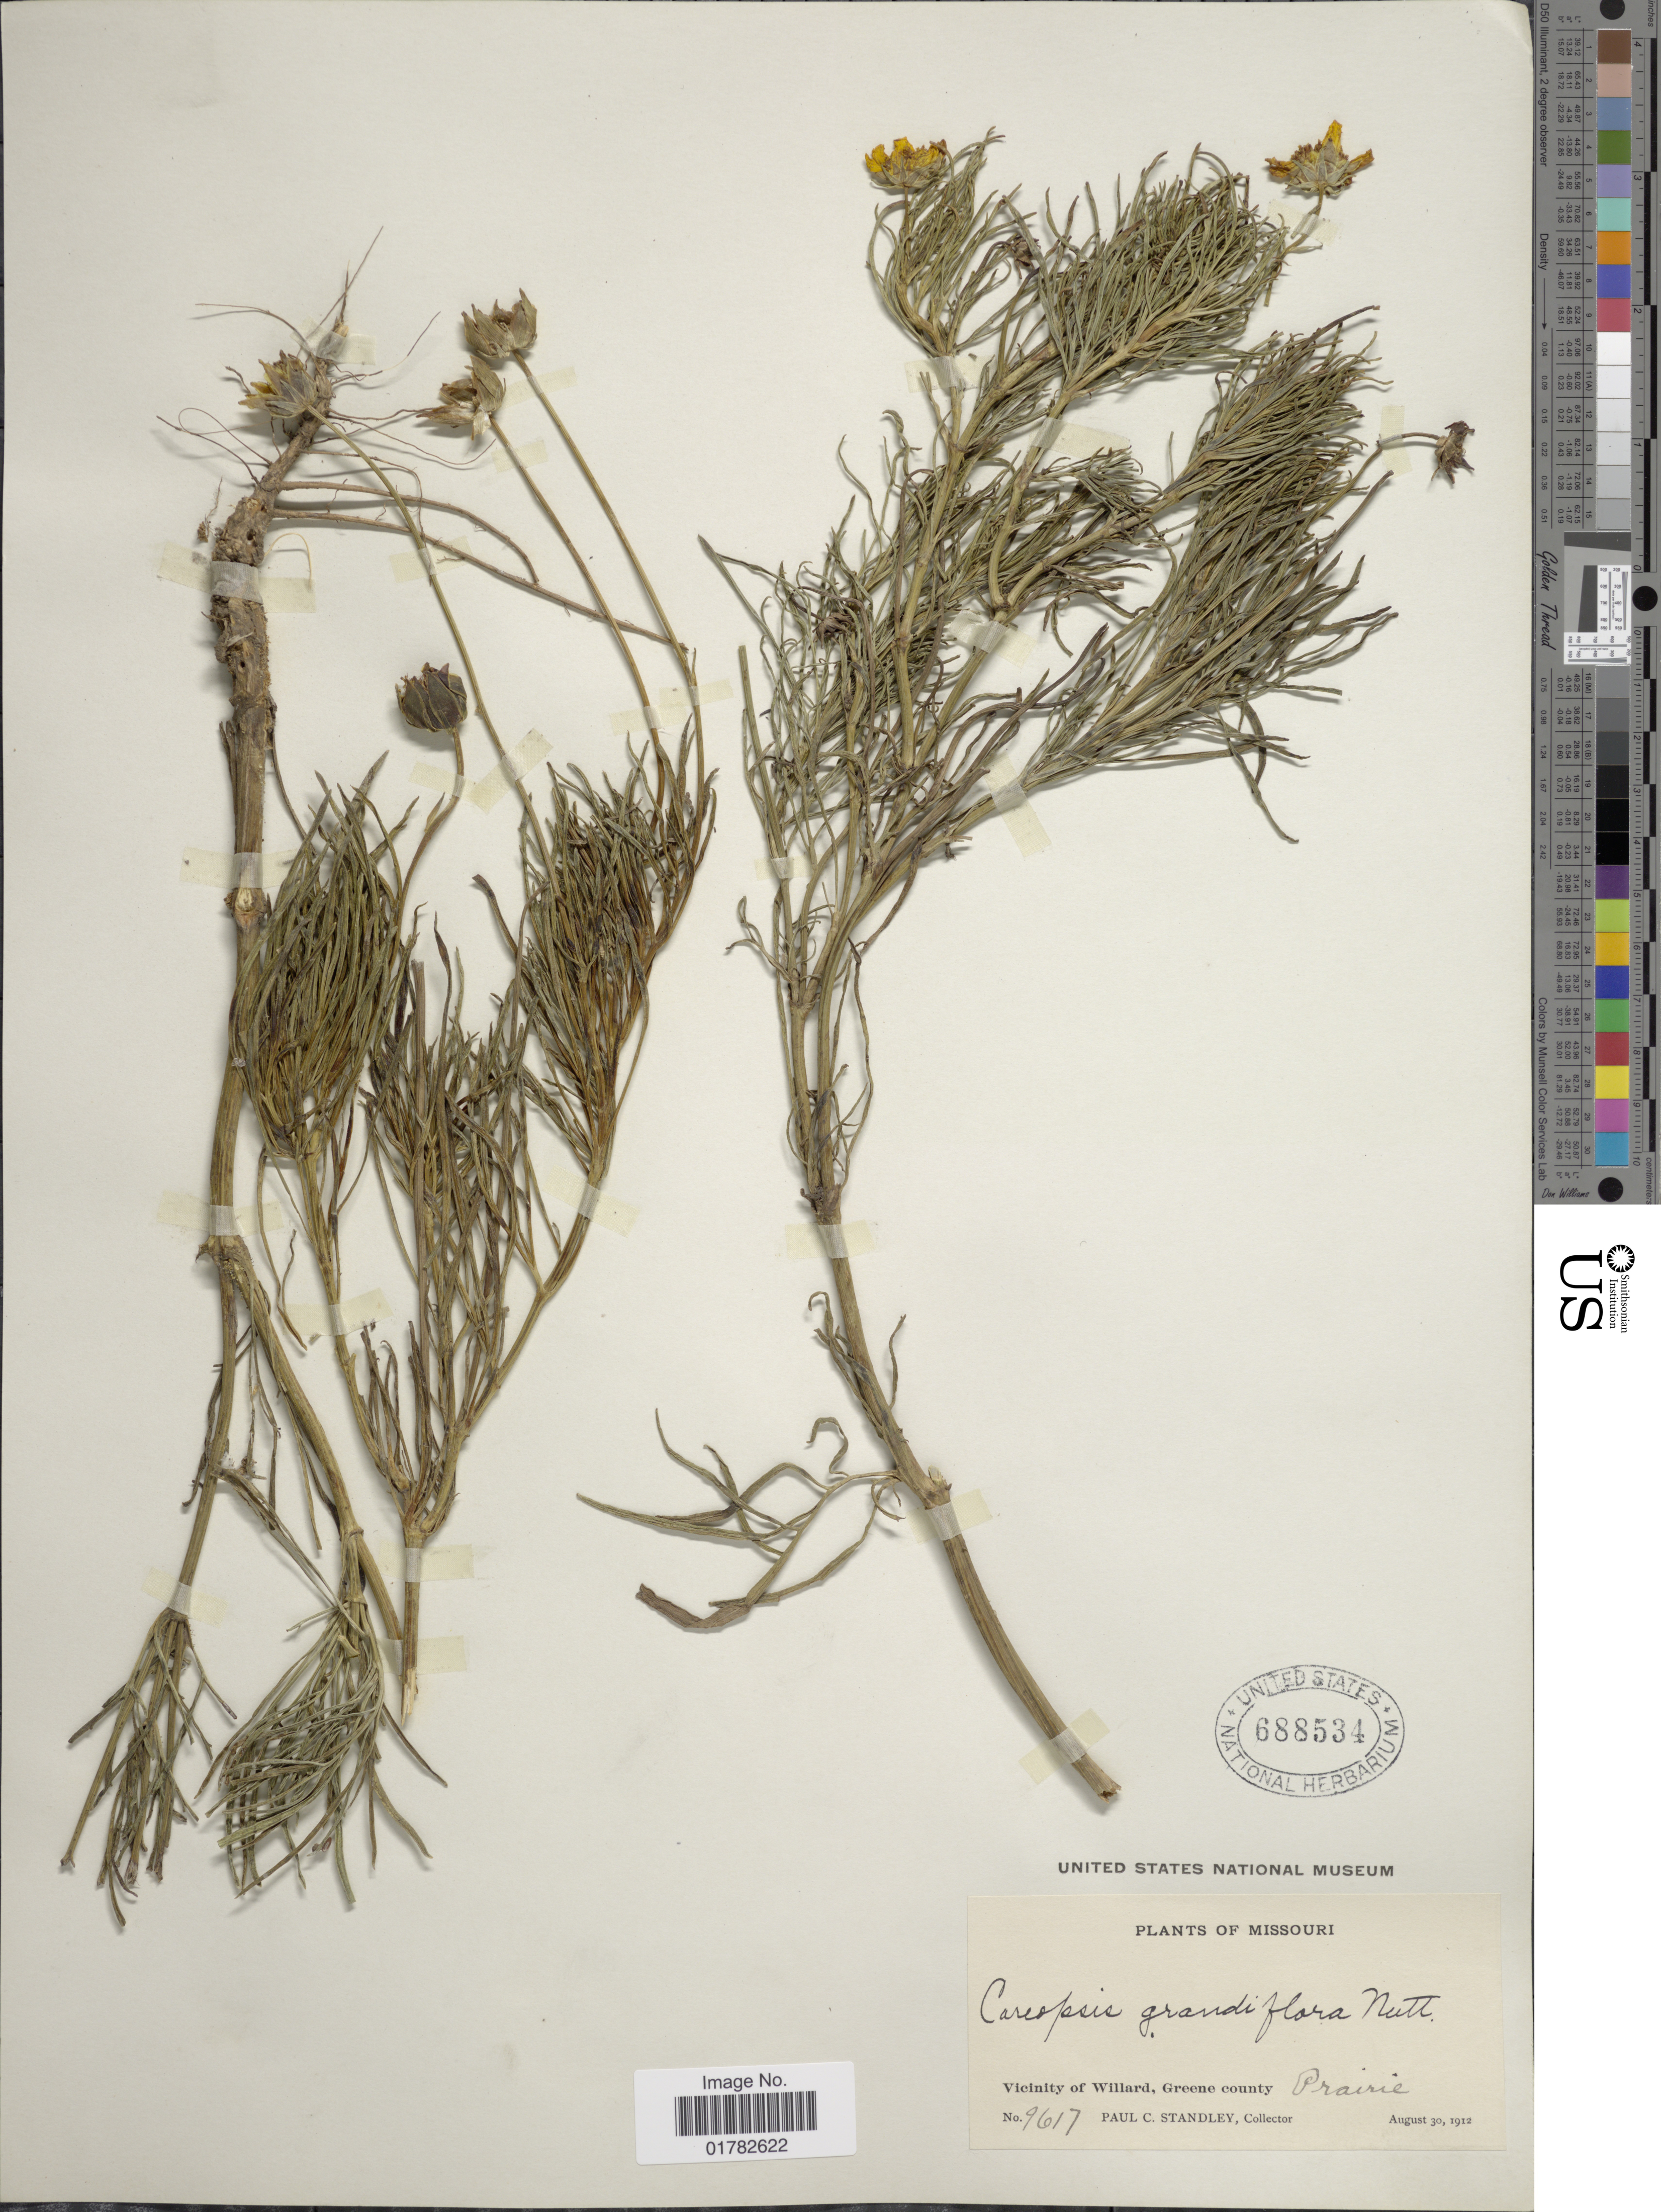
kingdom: Plantae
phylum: Tracheophyta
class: Magnoliopsida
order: Asterales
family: Asteraceae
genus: Coreopsis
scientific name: Coreopsis grandiflora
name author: Nutt.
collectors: P. C. Standley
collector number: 9617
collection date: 1912-08-30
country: United States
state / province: Missouri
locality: Vicinity of Willard, Greene County, Prairie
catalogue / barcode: US 688534